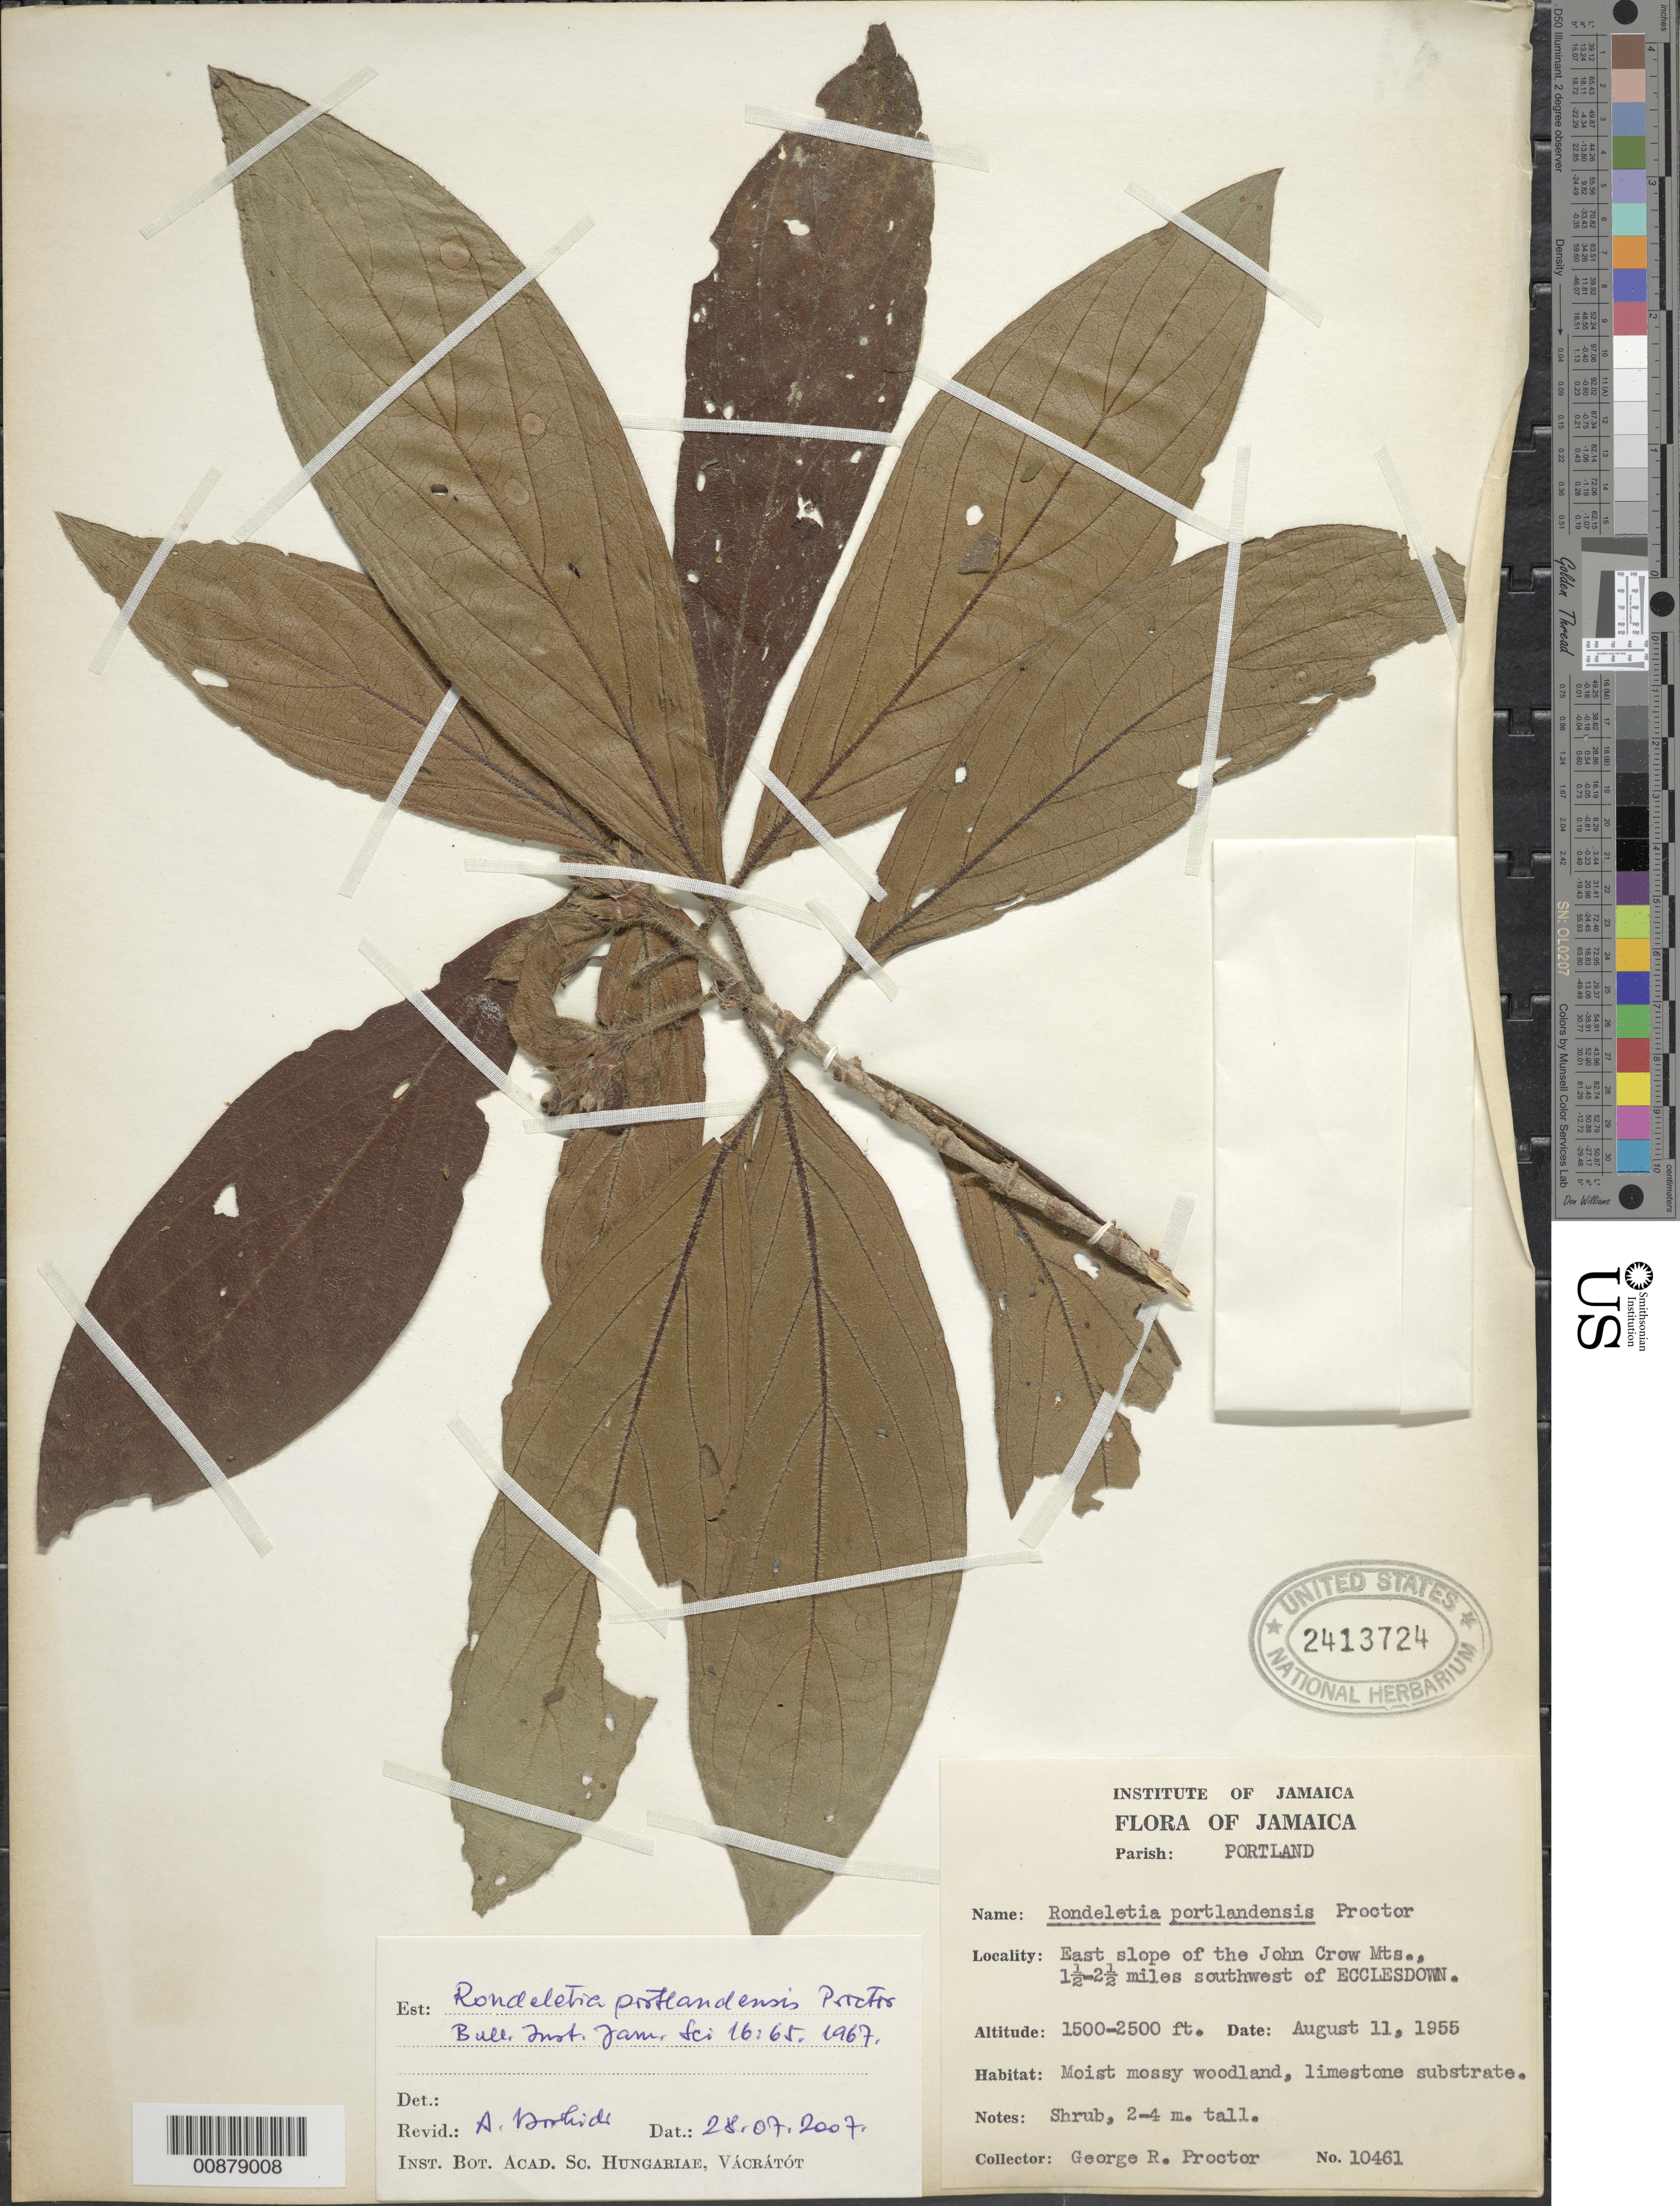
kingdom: Plantae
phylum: Tracheophyta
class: Magnoliopsida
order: Gentianales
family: Rubiaceae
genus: Rondeletia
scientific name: Rondeletia portlandensis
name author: Proctor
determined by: Borhidi, Attila L.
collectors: G. R. Proctor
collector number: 10461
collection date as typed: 11 Aug 1955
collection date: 1955-08-11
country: Jamaica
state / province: Portland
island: Jamaica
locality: East slope of the John Crow Mts., 1.5-2.5 mi. SW of Ecclesdown.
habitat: Moist mossy woodland, limestone substrate.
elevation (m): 457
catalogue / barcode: US 2413724